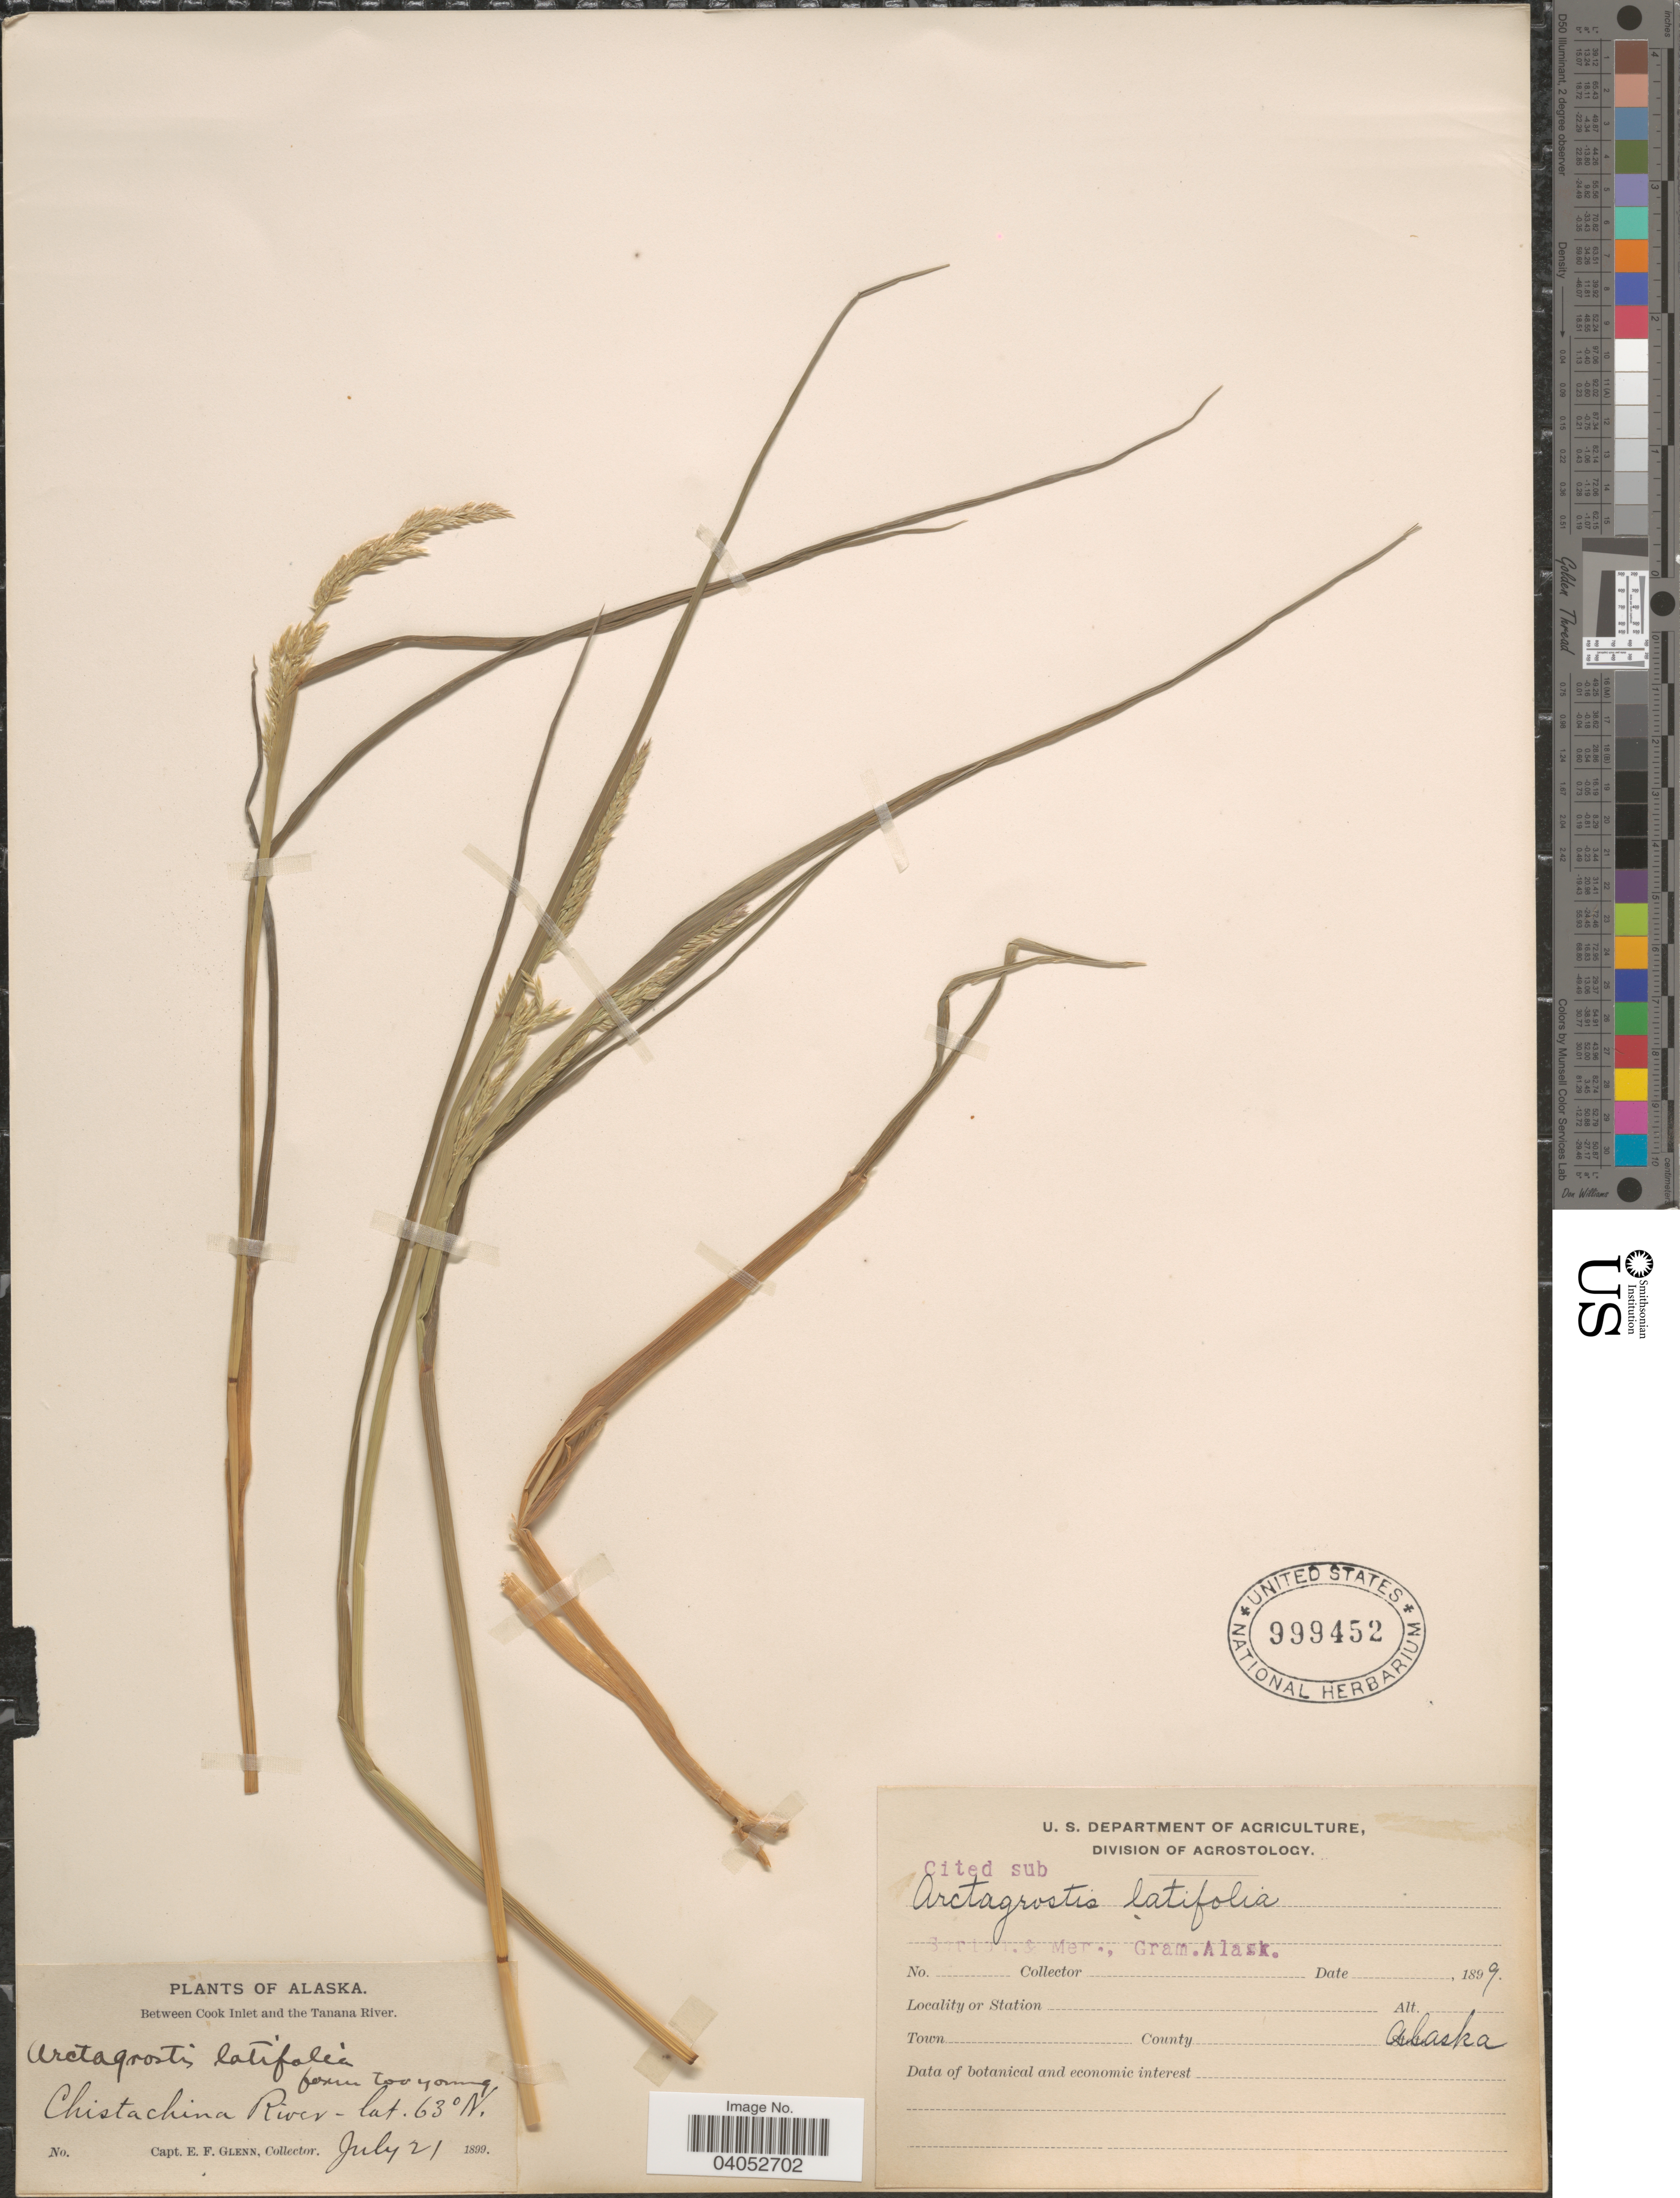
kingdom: Plantae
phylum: Tracheophyta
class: Liliopsida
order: Poales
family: Poaceae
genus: Arctagrostis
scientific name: Arctagrostis latifolia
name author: (R. Br.) Griseb.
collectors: E. Glenn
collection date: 1899-07-21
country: United States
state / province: Alaska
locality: Between Cook Inlet and the Tanana River. Chistachina River.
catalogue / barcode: US 999452